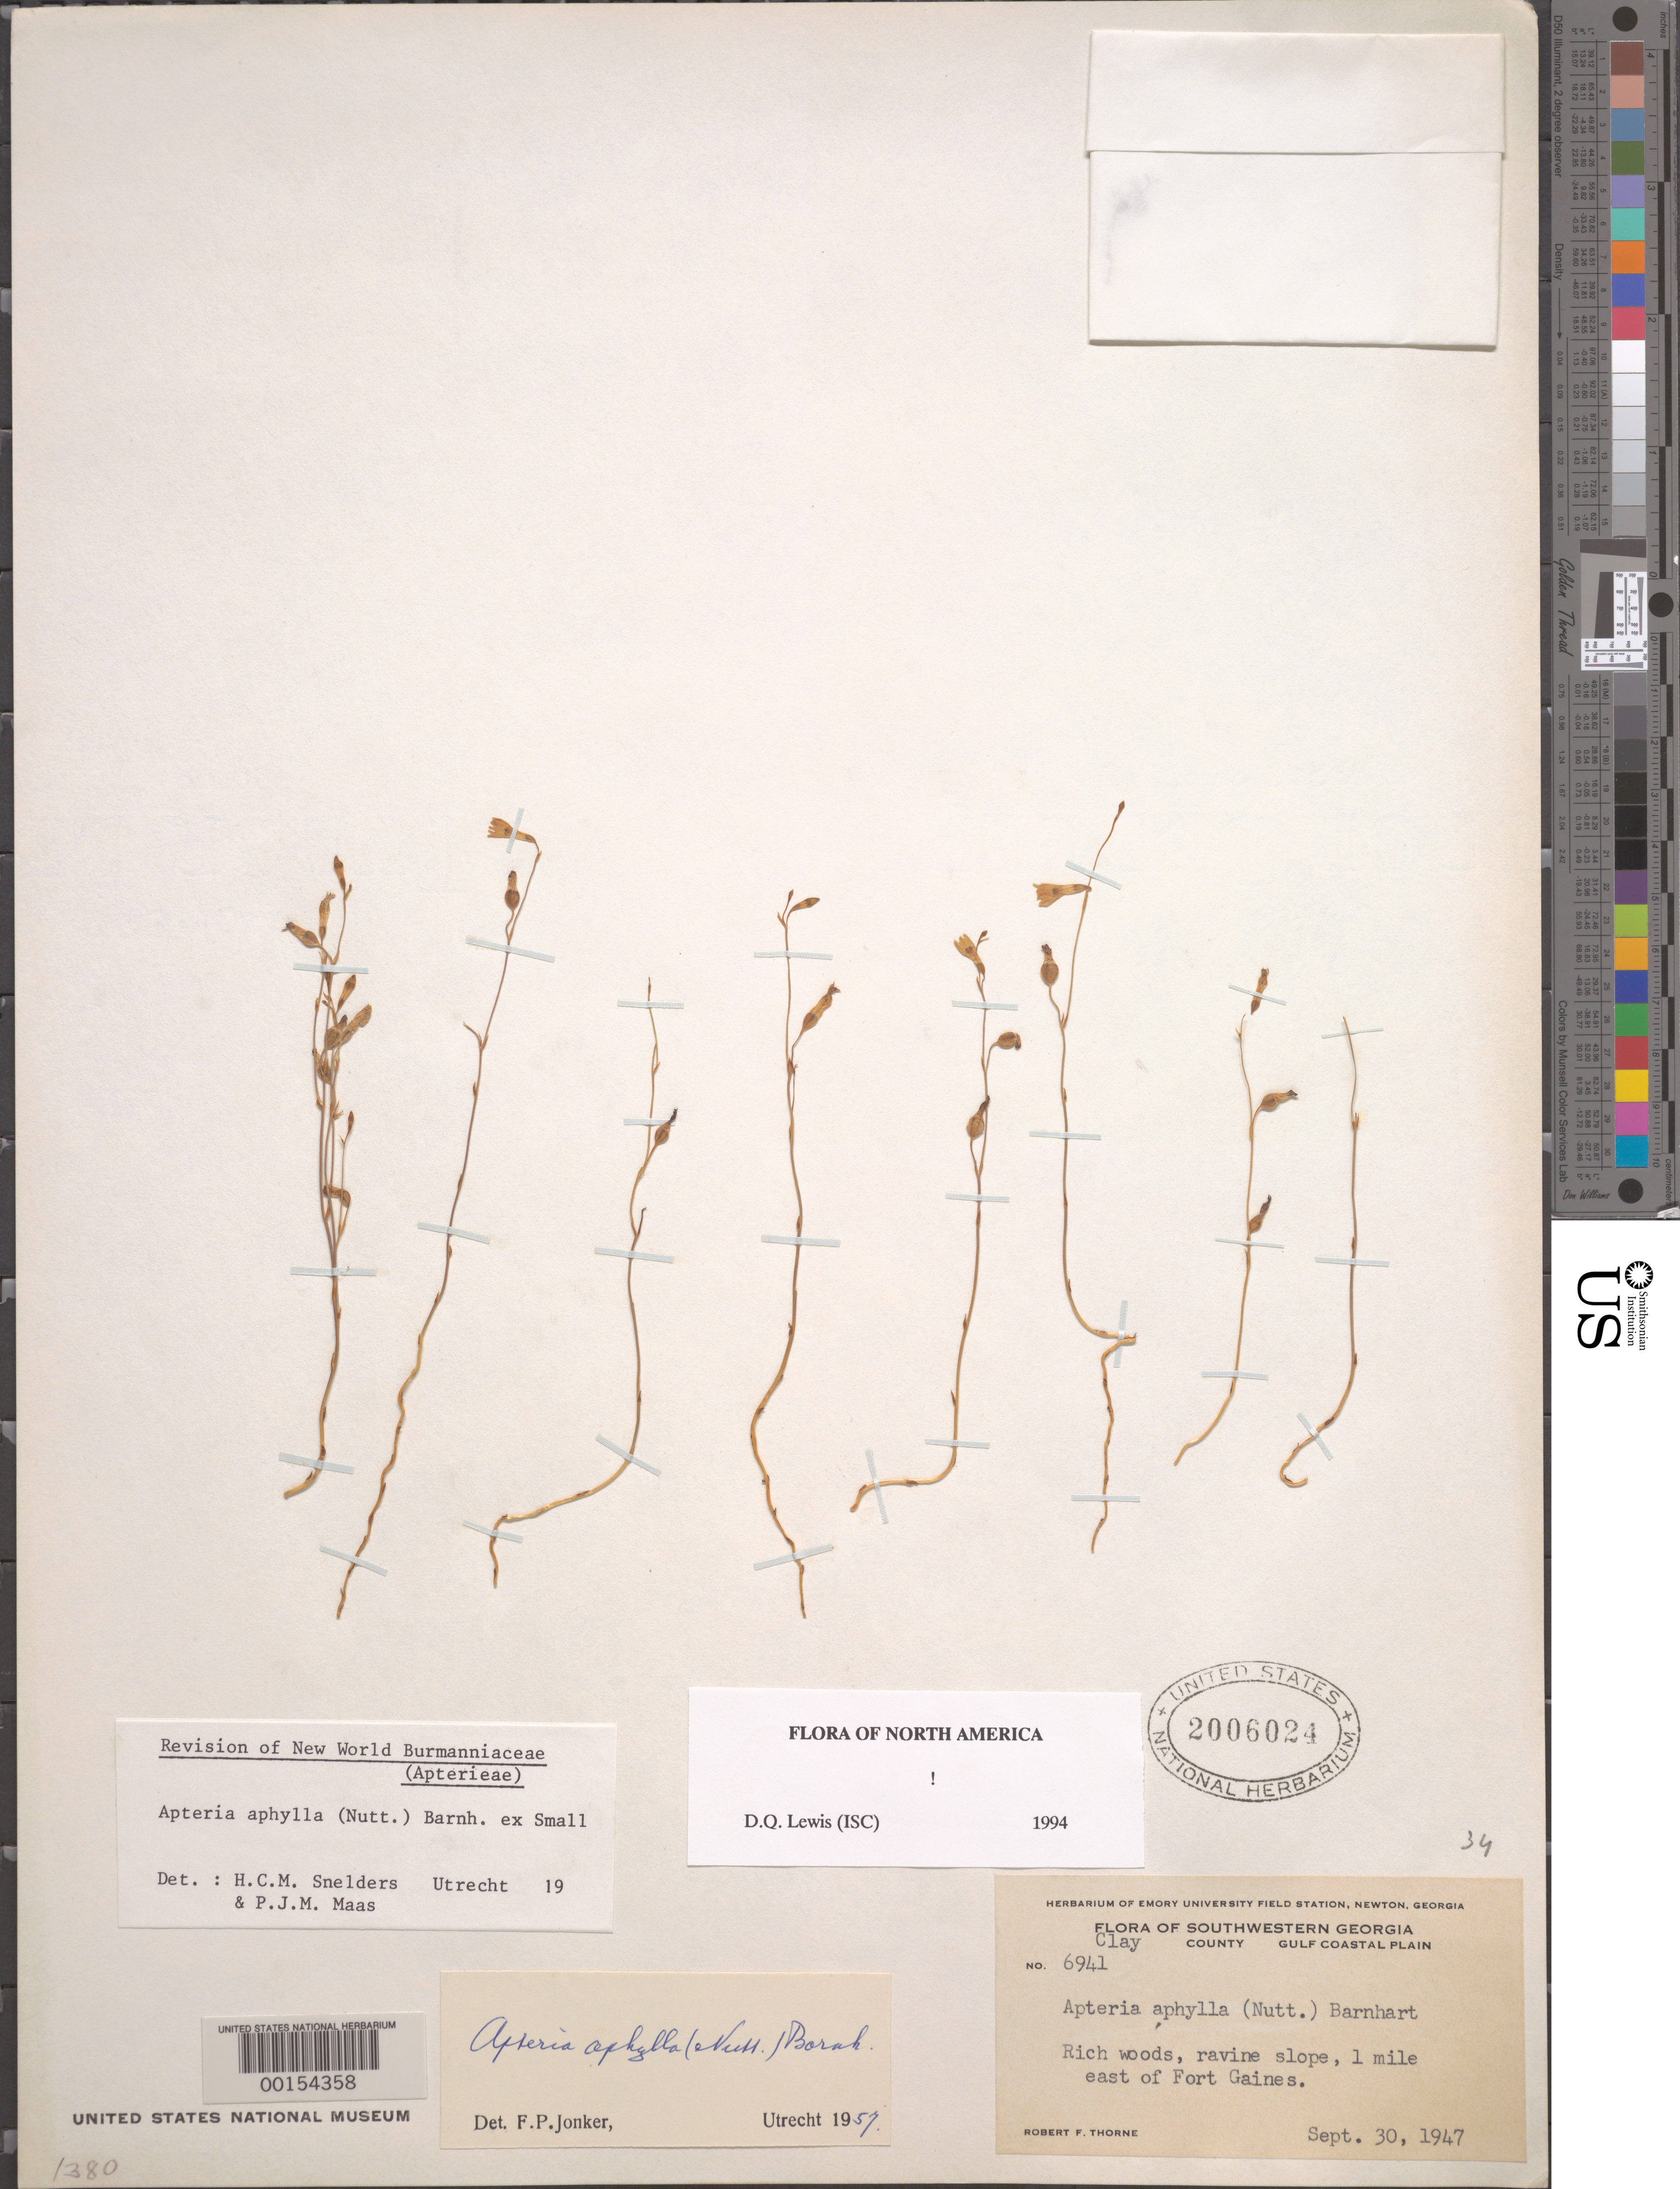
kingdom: Plantae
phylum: Tracheophyta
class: Liliopsida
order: Dioscoreales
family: Burmanniaceae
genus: Apteria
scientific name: Apteria aphylla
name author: (Nutt.) Barnhart ex Small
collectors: R. F. Thorne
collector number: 6941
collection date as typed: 30 Sep 1947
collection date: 1947-09-30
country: United States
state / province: Georgia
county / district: Clay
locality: E of fort gaines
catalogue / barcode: US 2006024